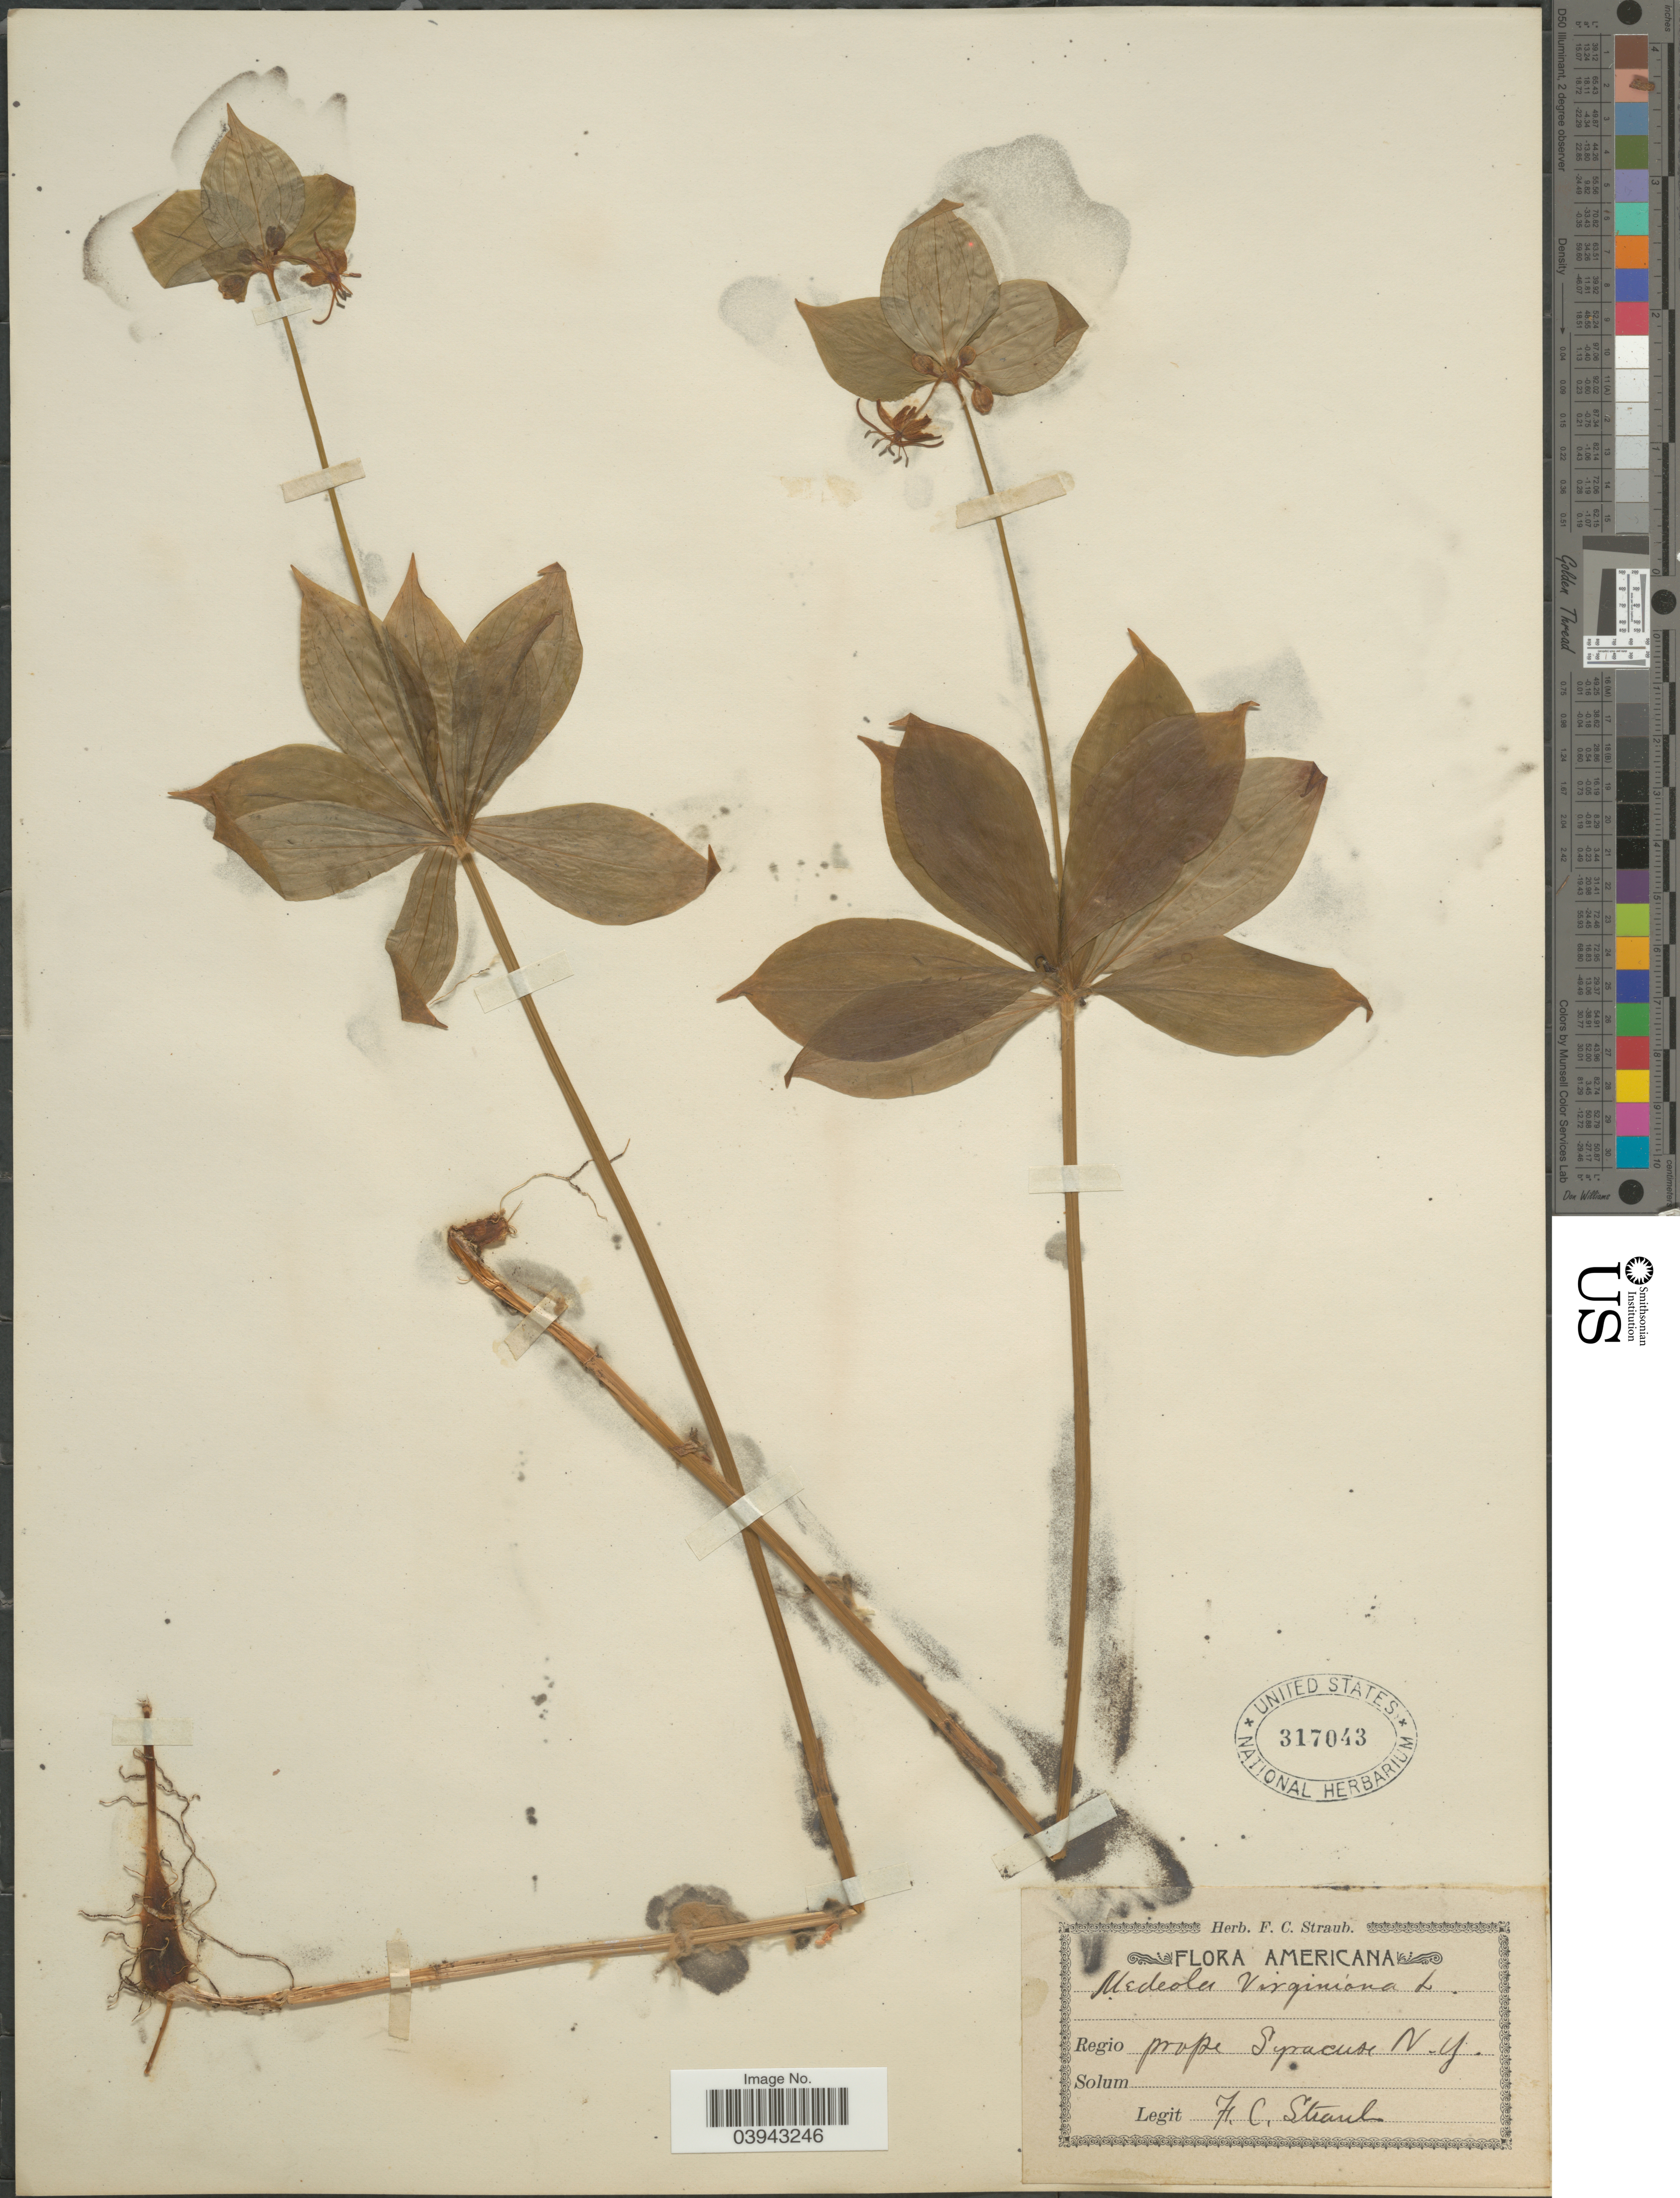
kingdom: Plantae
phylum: Tracheophyta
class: Liliopsida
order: Liliales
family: Liliaceae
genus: Medeola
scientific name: Medeola virginiana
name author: (L.) Desf.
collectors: F. Straub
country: United States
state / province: New York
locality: Regio prope Syracuse.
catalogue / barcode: US 317043